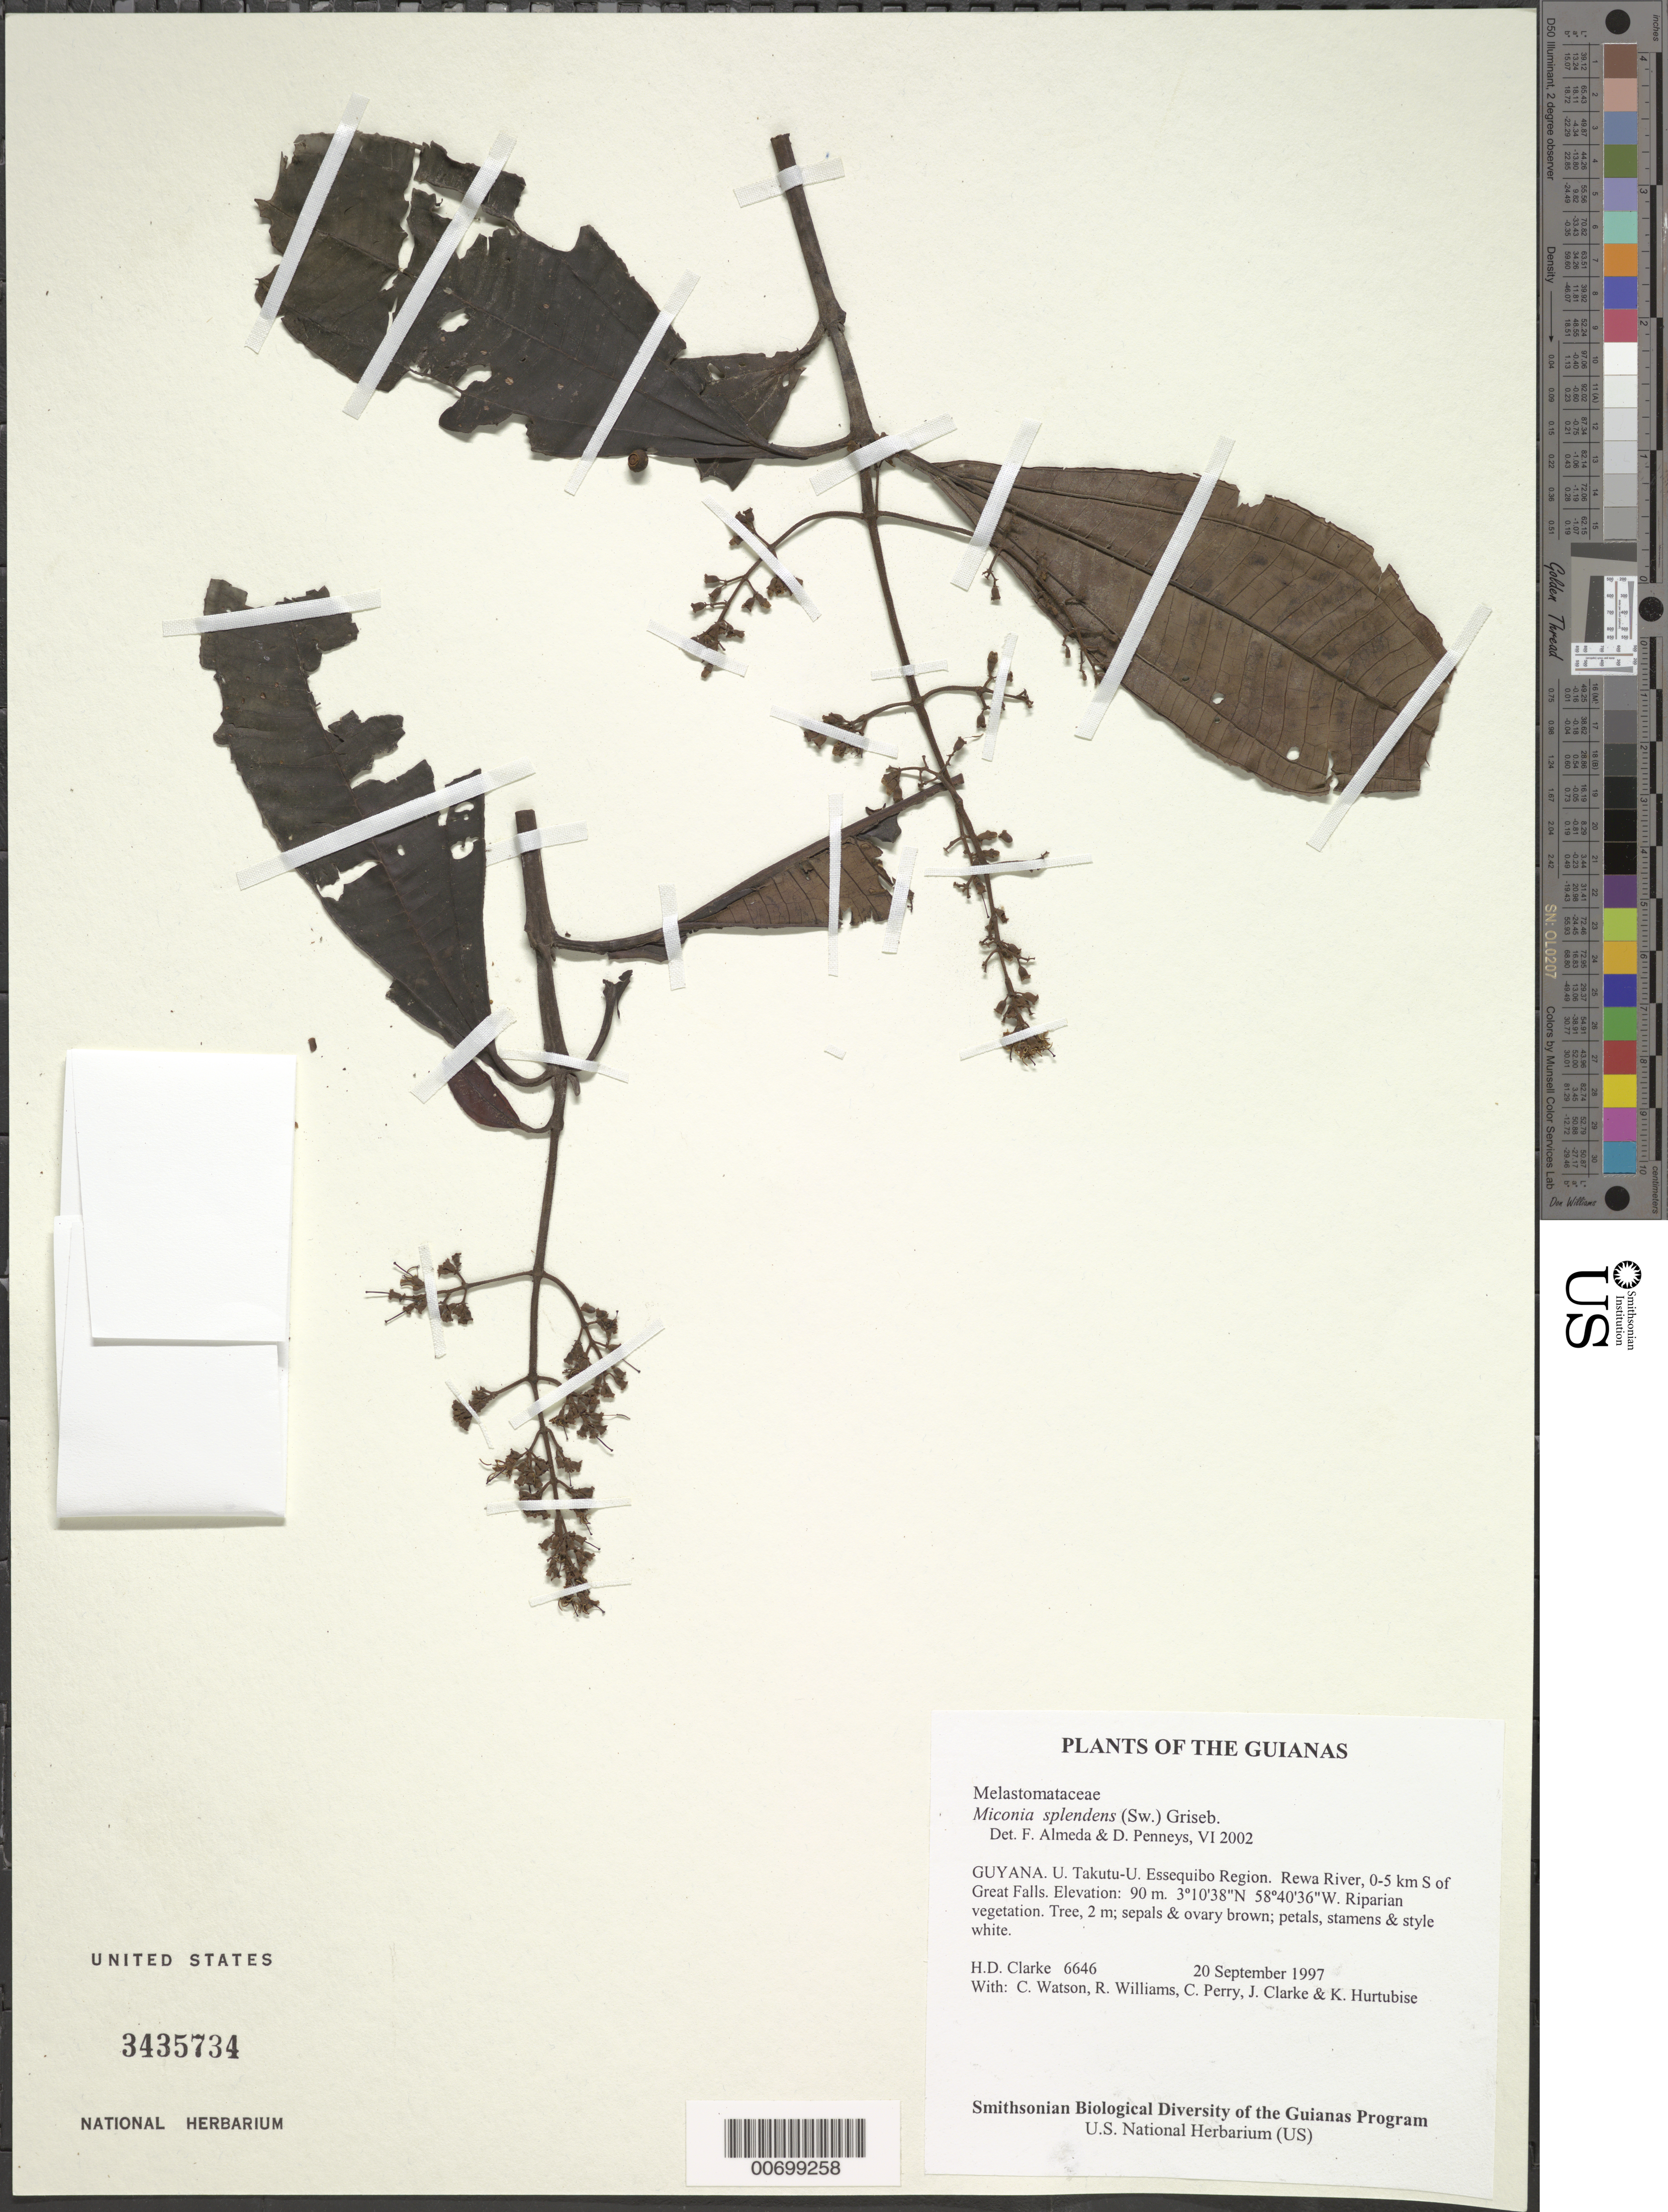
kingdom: Plantae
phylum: Tracheophyta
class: Magnoliopsida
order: Myrtales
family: Melastomataceae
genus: Miconia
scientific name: Miconia splendens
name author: (Sw.) Griseb.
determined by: Almeda, F.; Penneys, D. S.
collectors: H. D. Clarke, C. Watson, R. Williams, C. Perry, J. Clarke & K. Hurtubise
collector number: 6646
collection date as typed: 20 September 1997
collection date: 1997-09-20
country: Guyana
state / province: U. Takutu-U. Essequibo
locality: Rewa River, 0-5 km S of Great Falls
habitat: Riparian vegetation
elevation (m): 90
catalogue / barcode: US 3435734